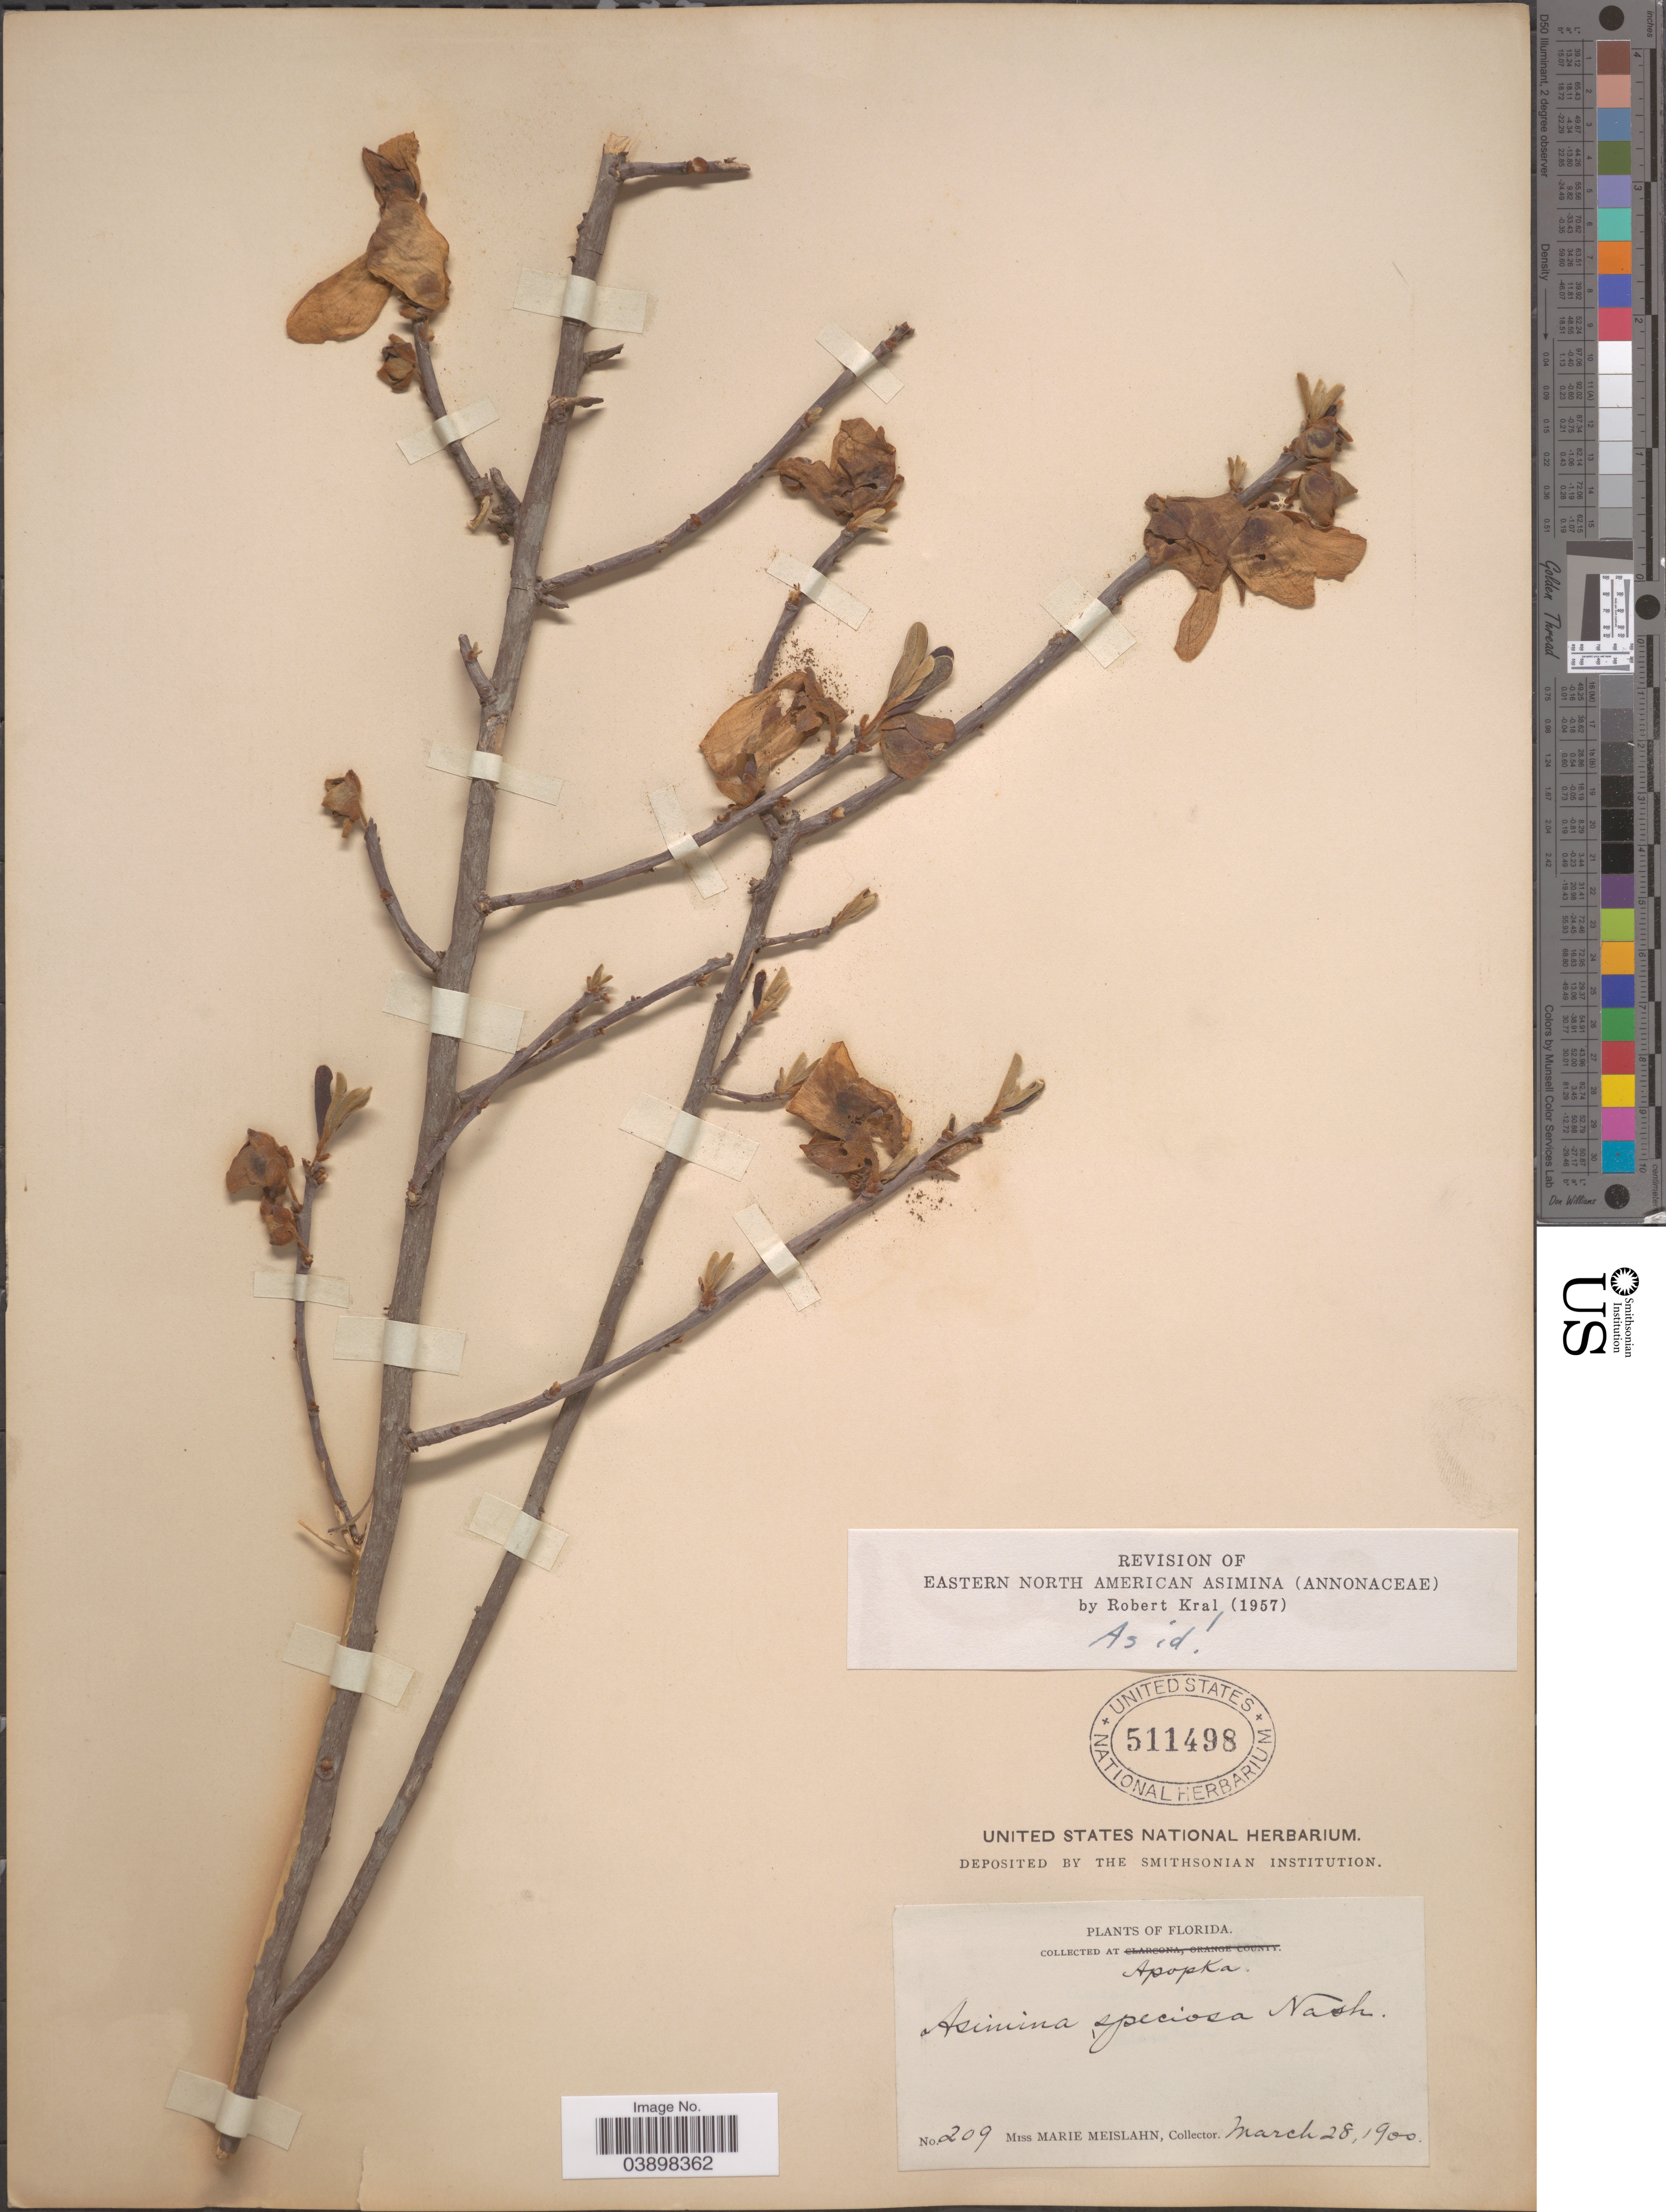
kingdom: Plantae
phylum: Tracheophyta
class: Magnoliopsida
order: Magnoliales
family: Annonaceae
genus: Asimina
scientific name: Asimina speciosa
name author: Nash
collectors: M. Meislahn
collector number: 209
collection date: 1900-03-28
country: United States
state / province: Florida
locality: Apopka.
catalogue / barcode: US 511498